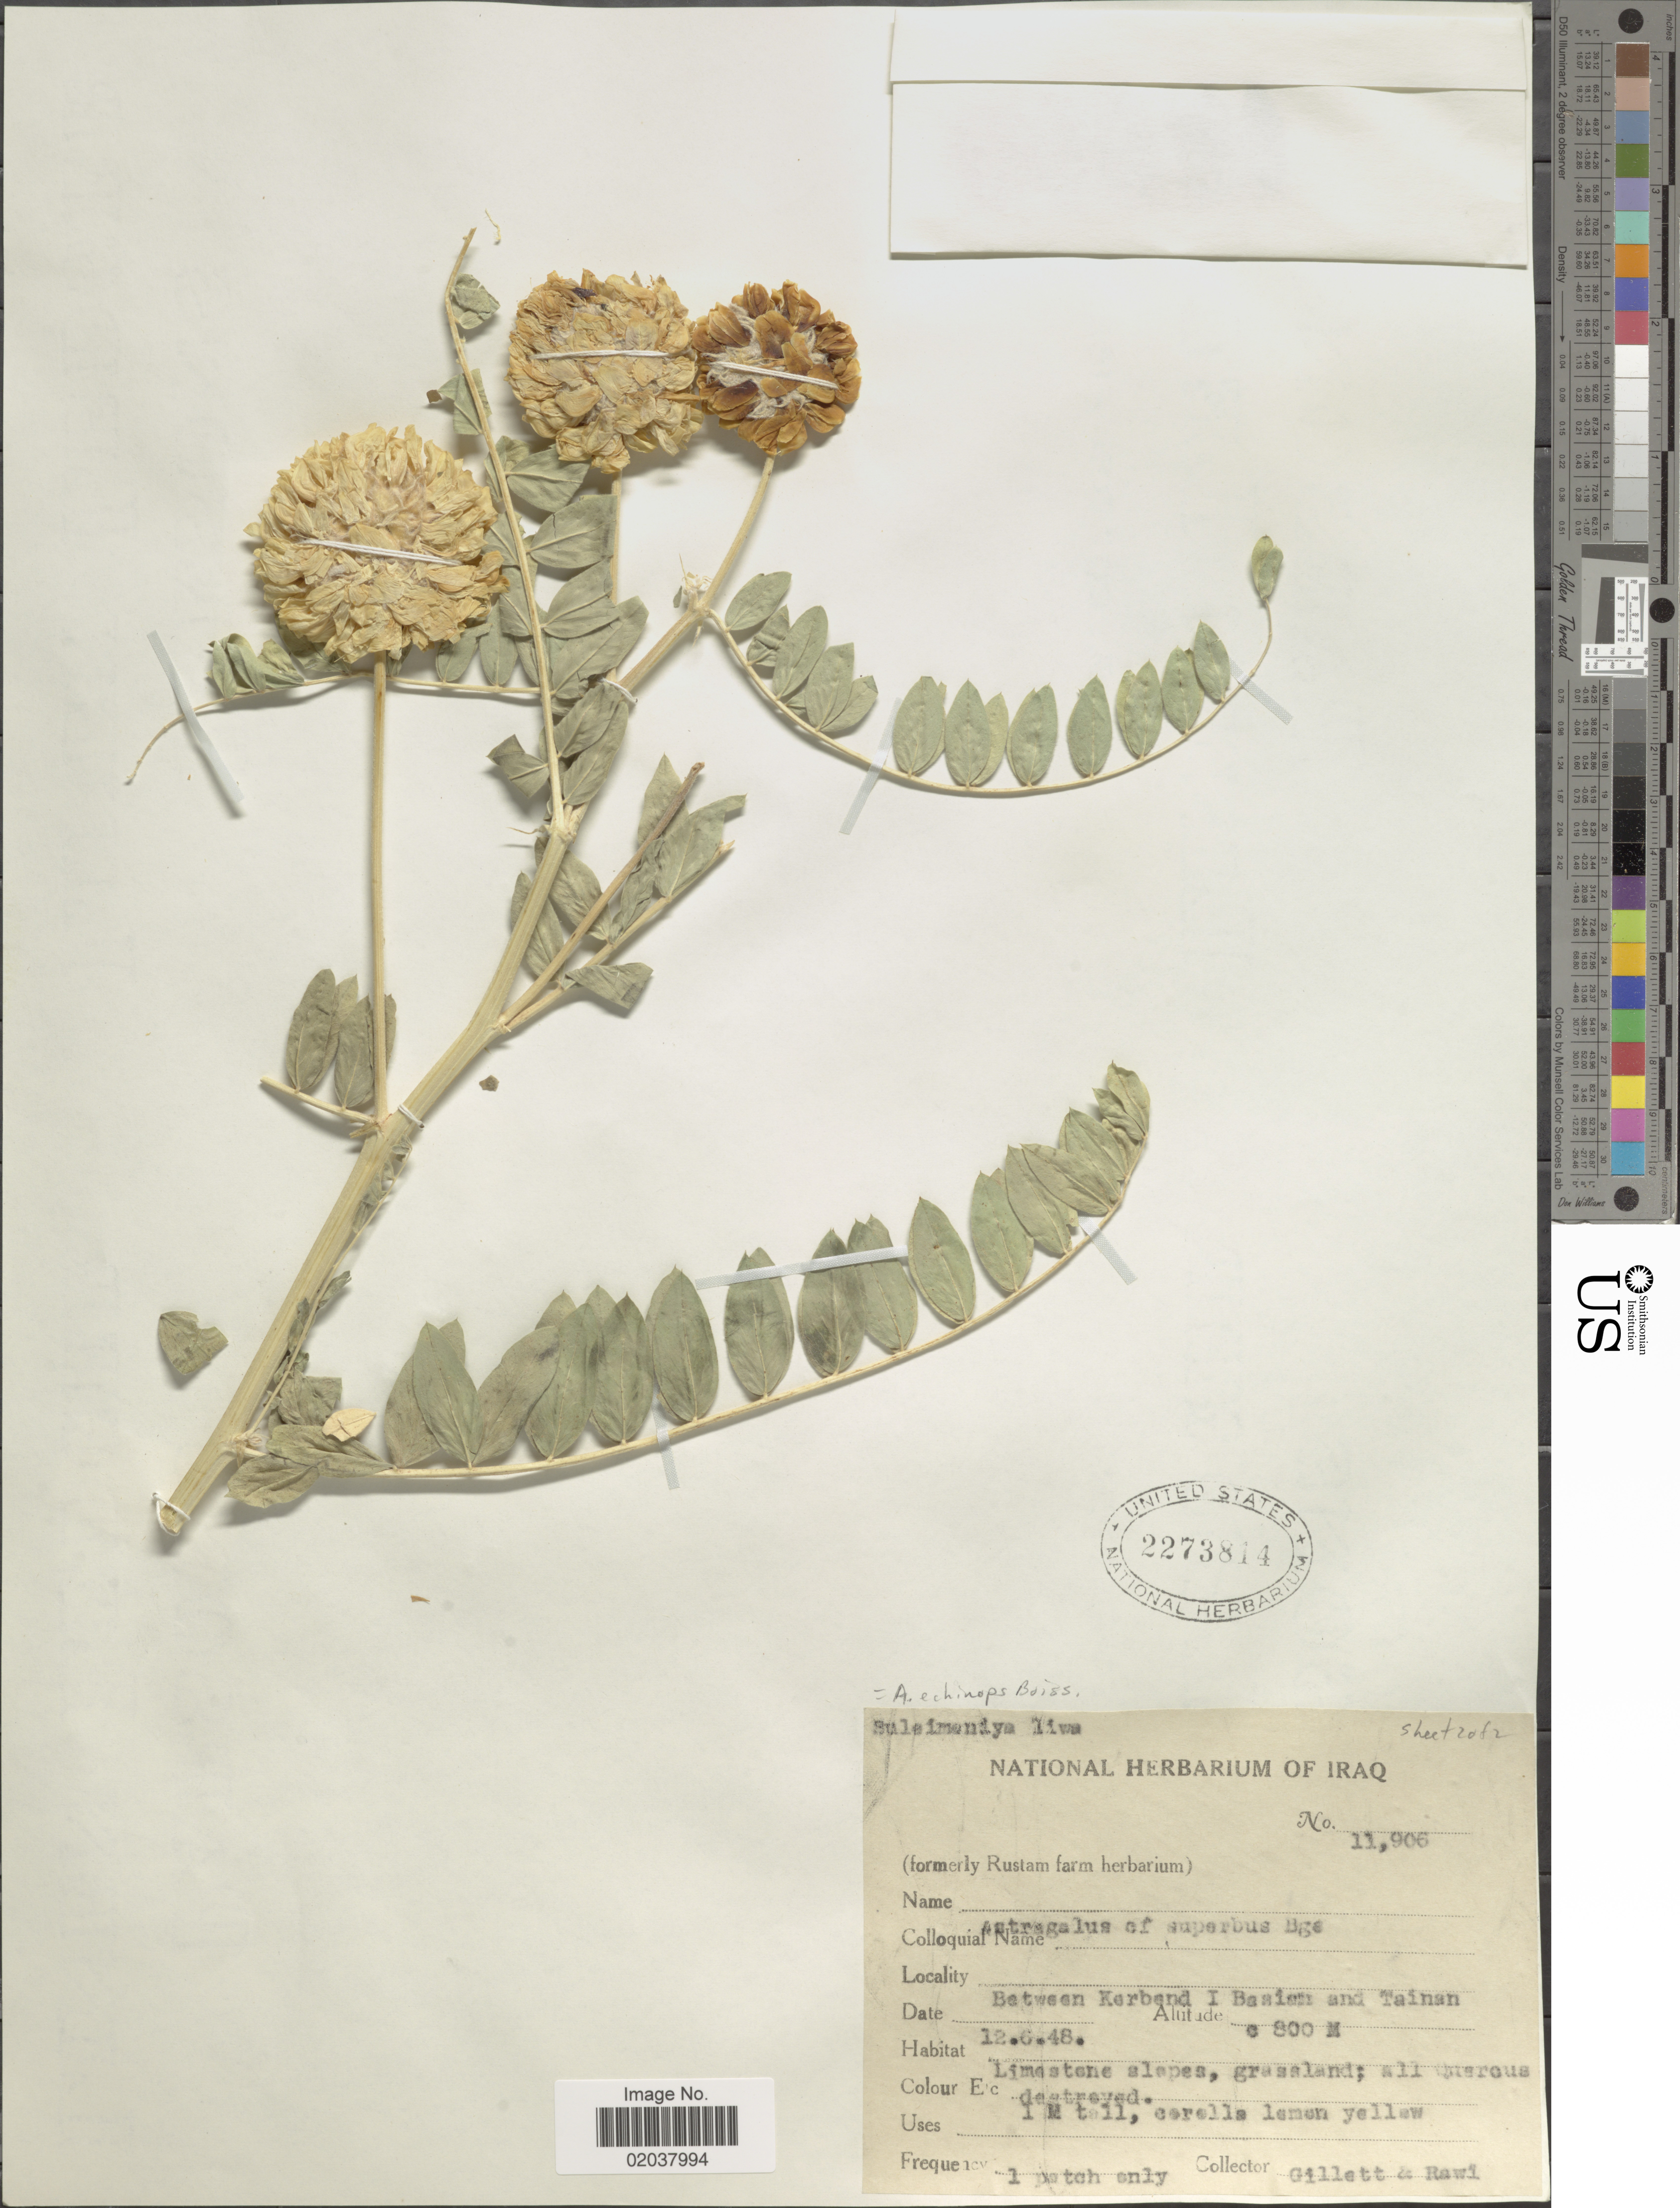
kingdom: Plantae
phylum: Tracheophyta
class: Magnoliopsida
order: Fabales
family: Fabaceae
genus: Astragalus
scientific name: Astragalus echinops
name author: Boiss. ex Aucher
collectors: Gillett, -- & -. Rawi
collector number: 11906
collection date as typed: Transcribed d/m/y: 12/6/48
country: Iraq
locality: Between Kerband I Basim [interpreted] and Tainan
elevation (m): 800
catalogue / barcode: US 2273814